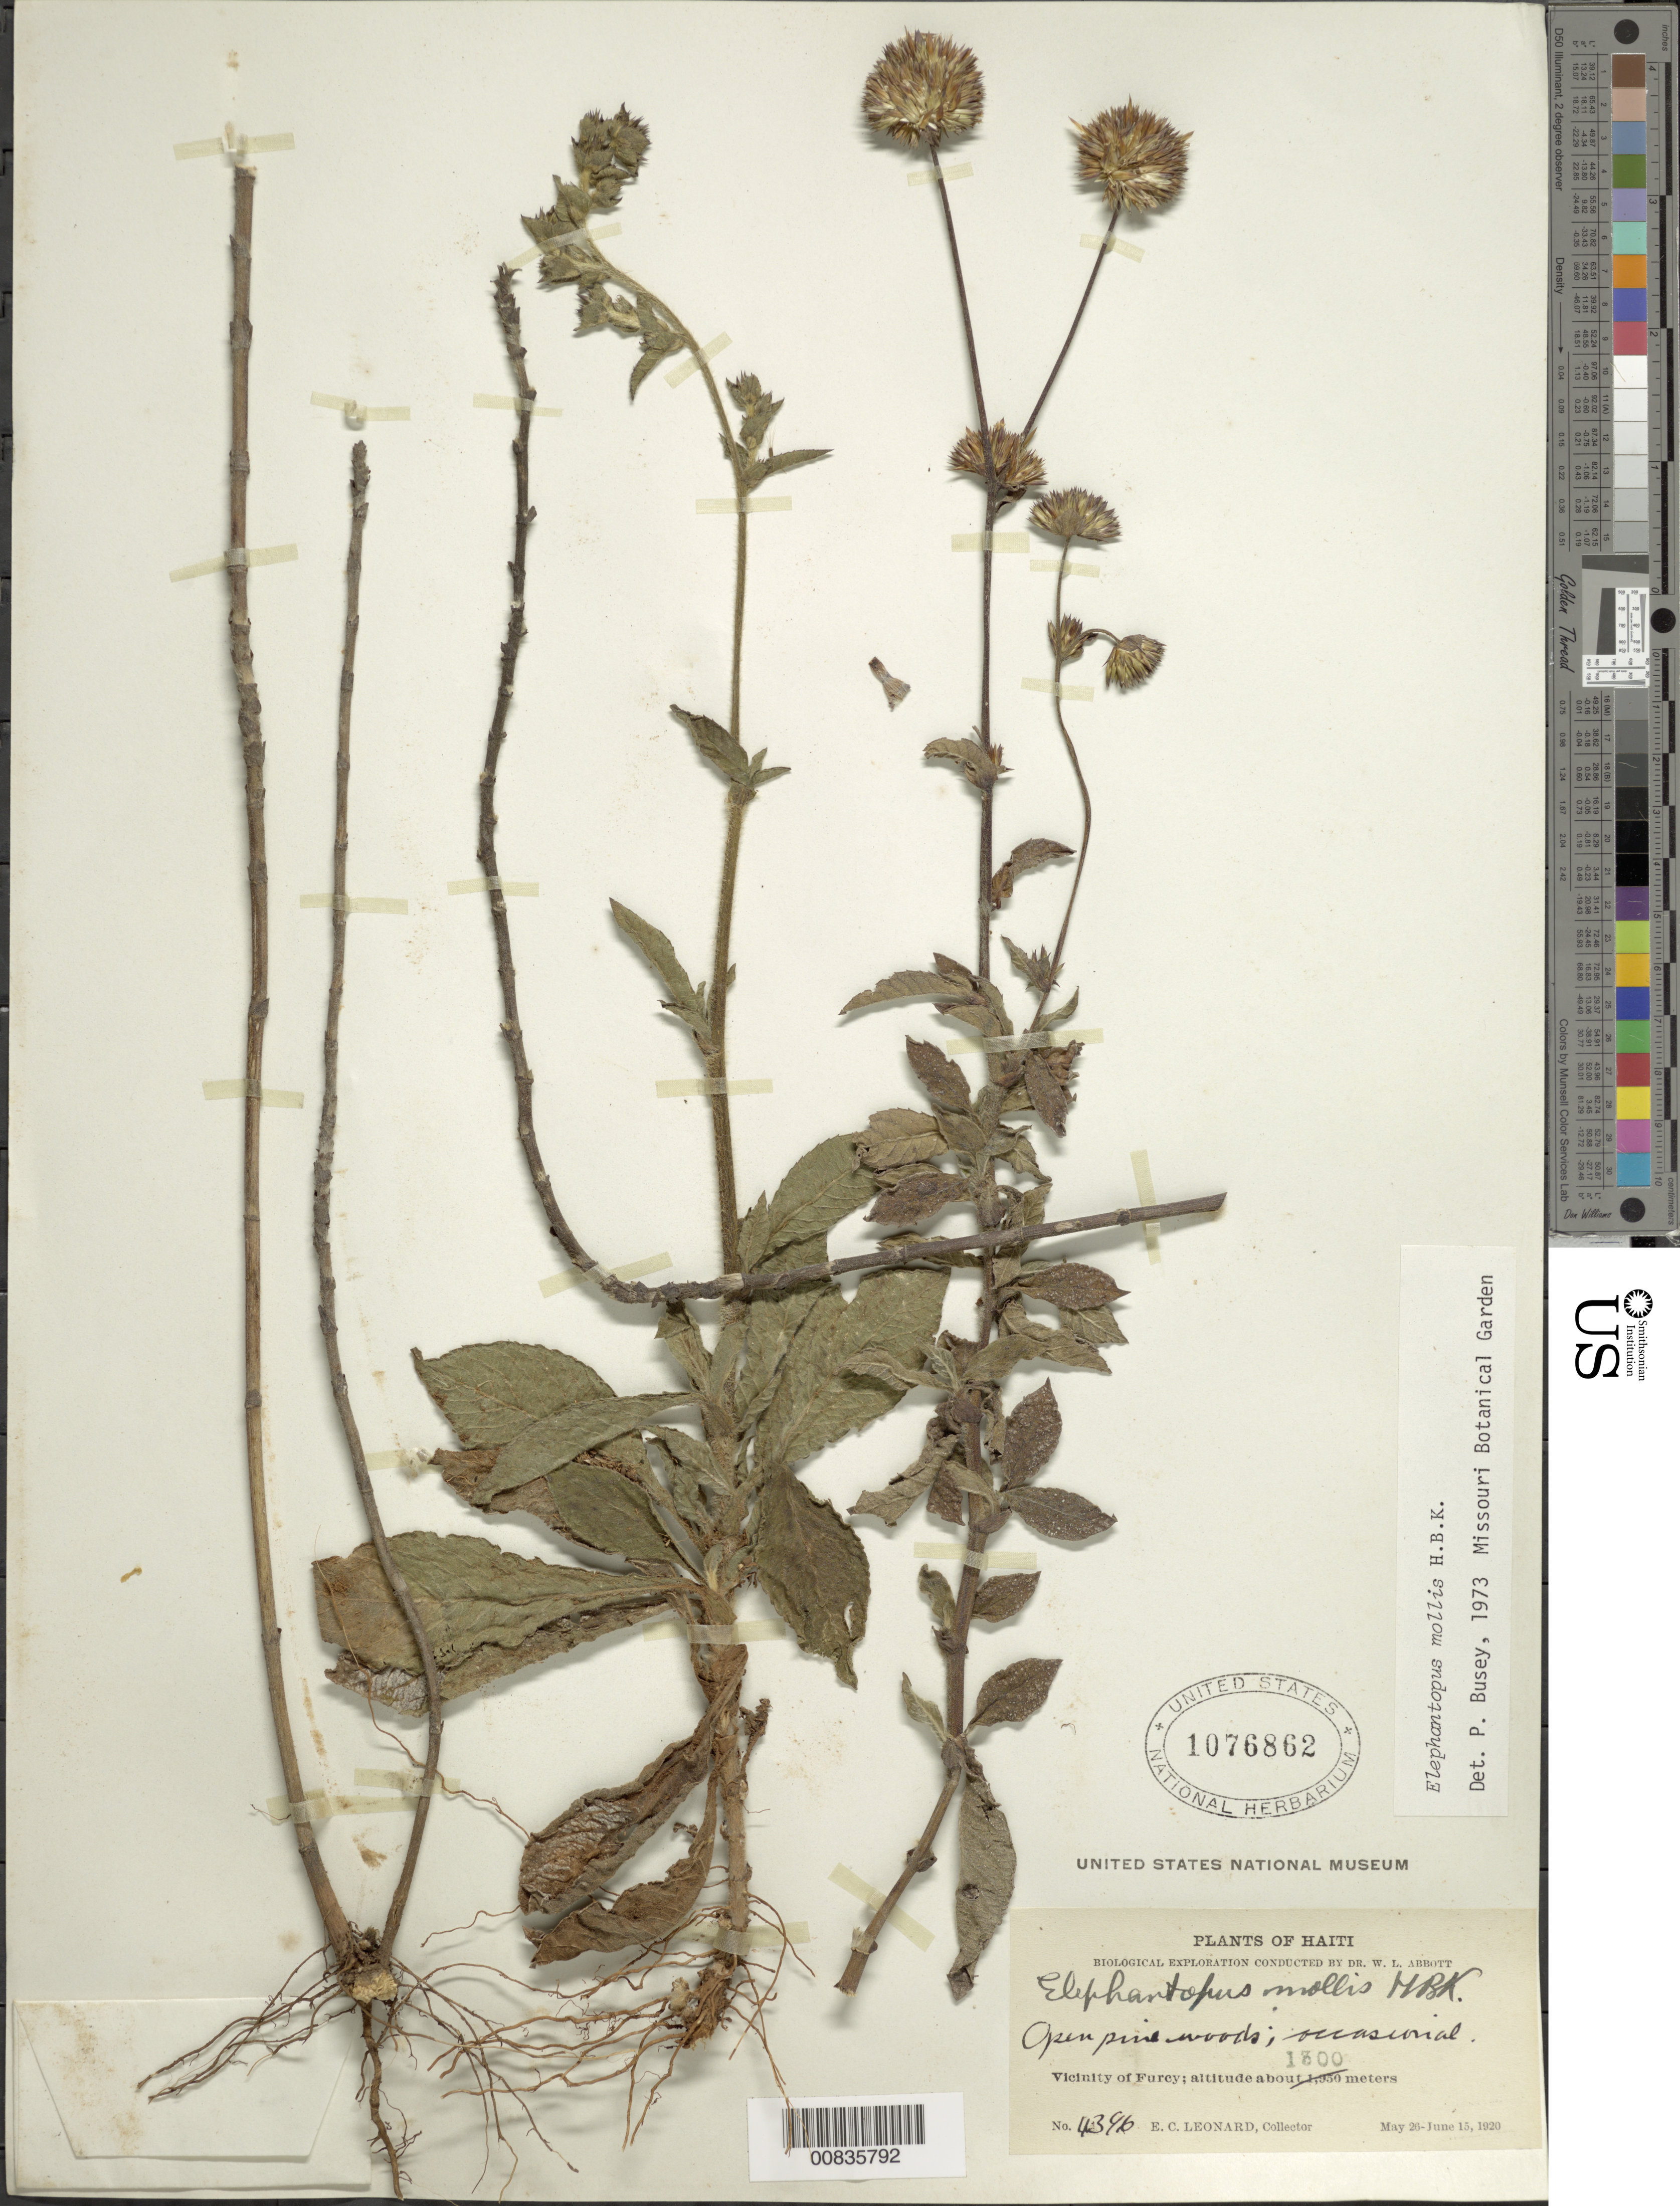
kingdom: Plantae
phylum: Tracheophyta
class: Magnoliopsida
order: Asterales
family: Asteraceae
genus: Elephantopus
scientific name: Elephantopus mollis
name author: Kunth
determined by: Busey, P.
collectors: E. C. Leonard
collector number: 4396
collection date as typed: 26 May 1920 to 15 Jun 1920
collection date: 1920-05-26/1920-06-15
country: Haiti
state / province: Ouest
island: Hispaniola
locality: Vicinity of Furcy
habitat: Open pine woods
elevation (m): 1300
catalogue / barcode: US 1076862